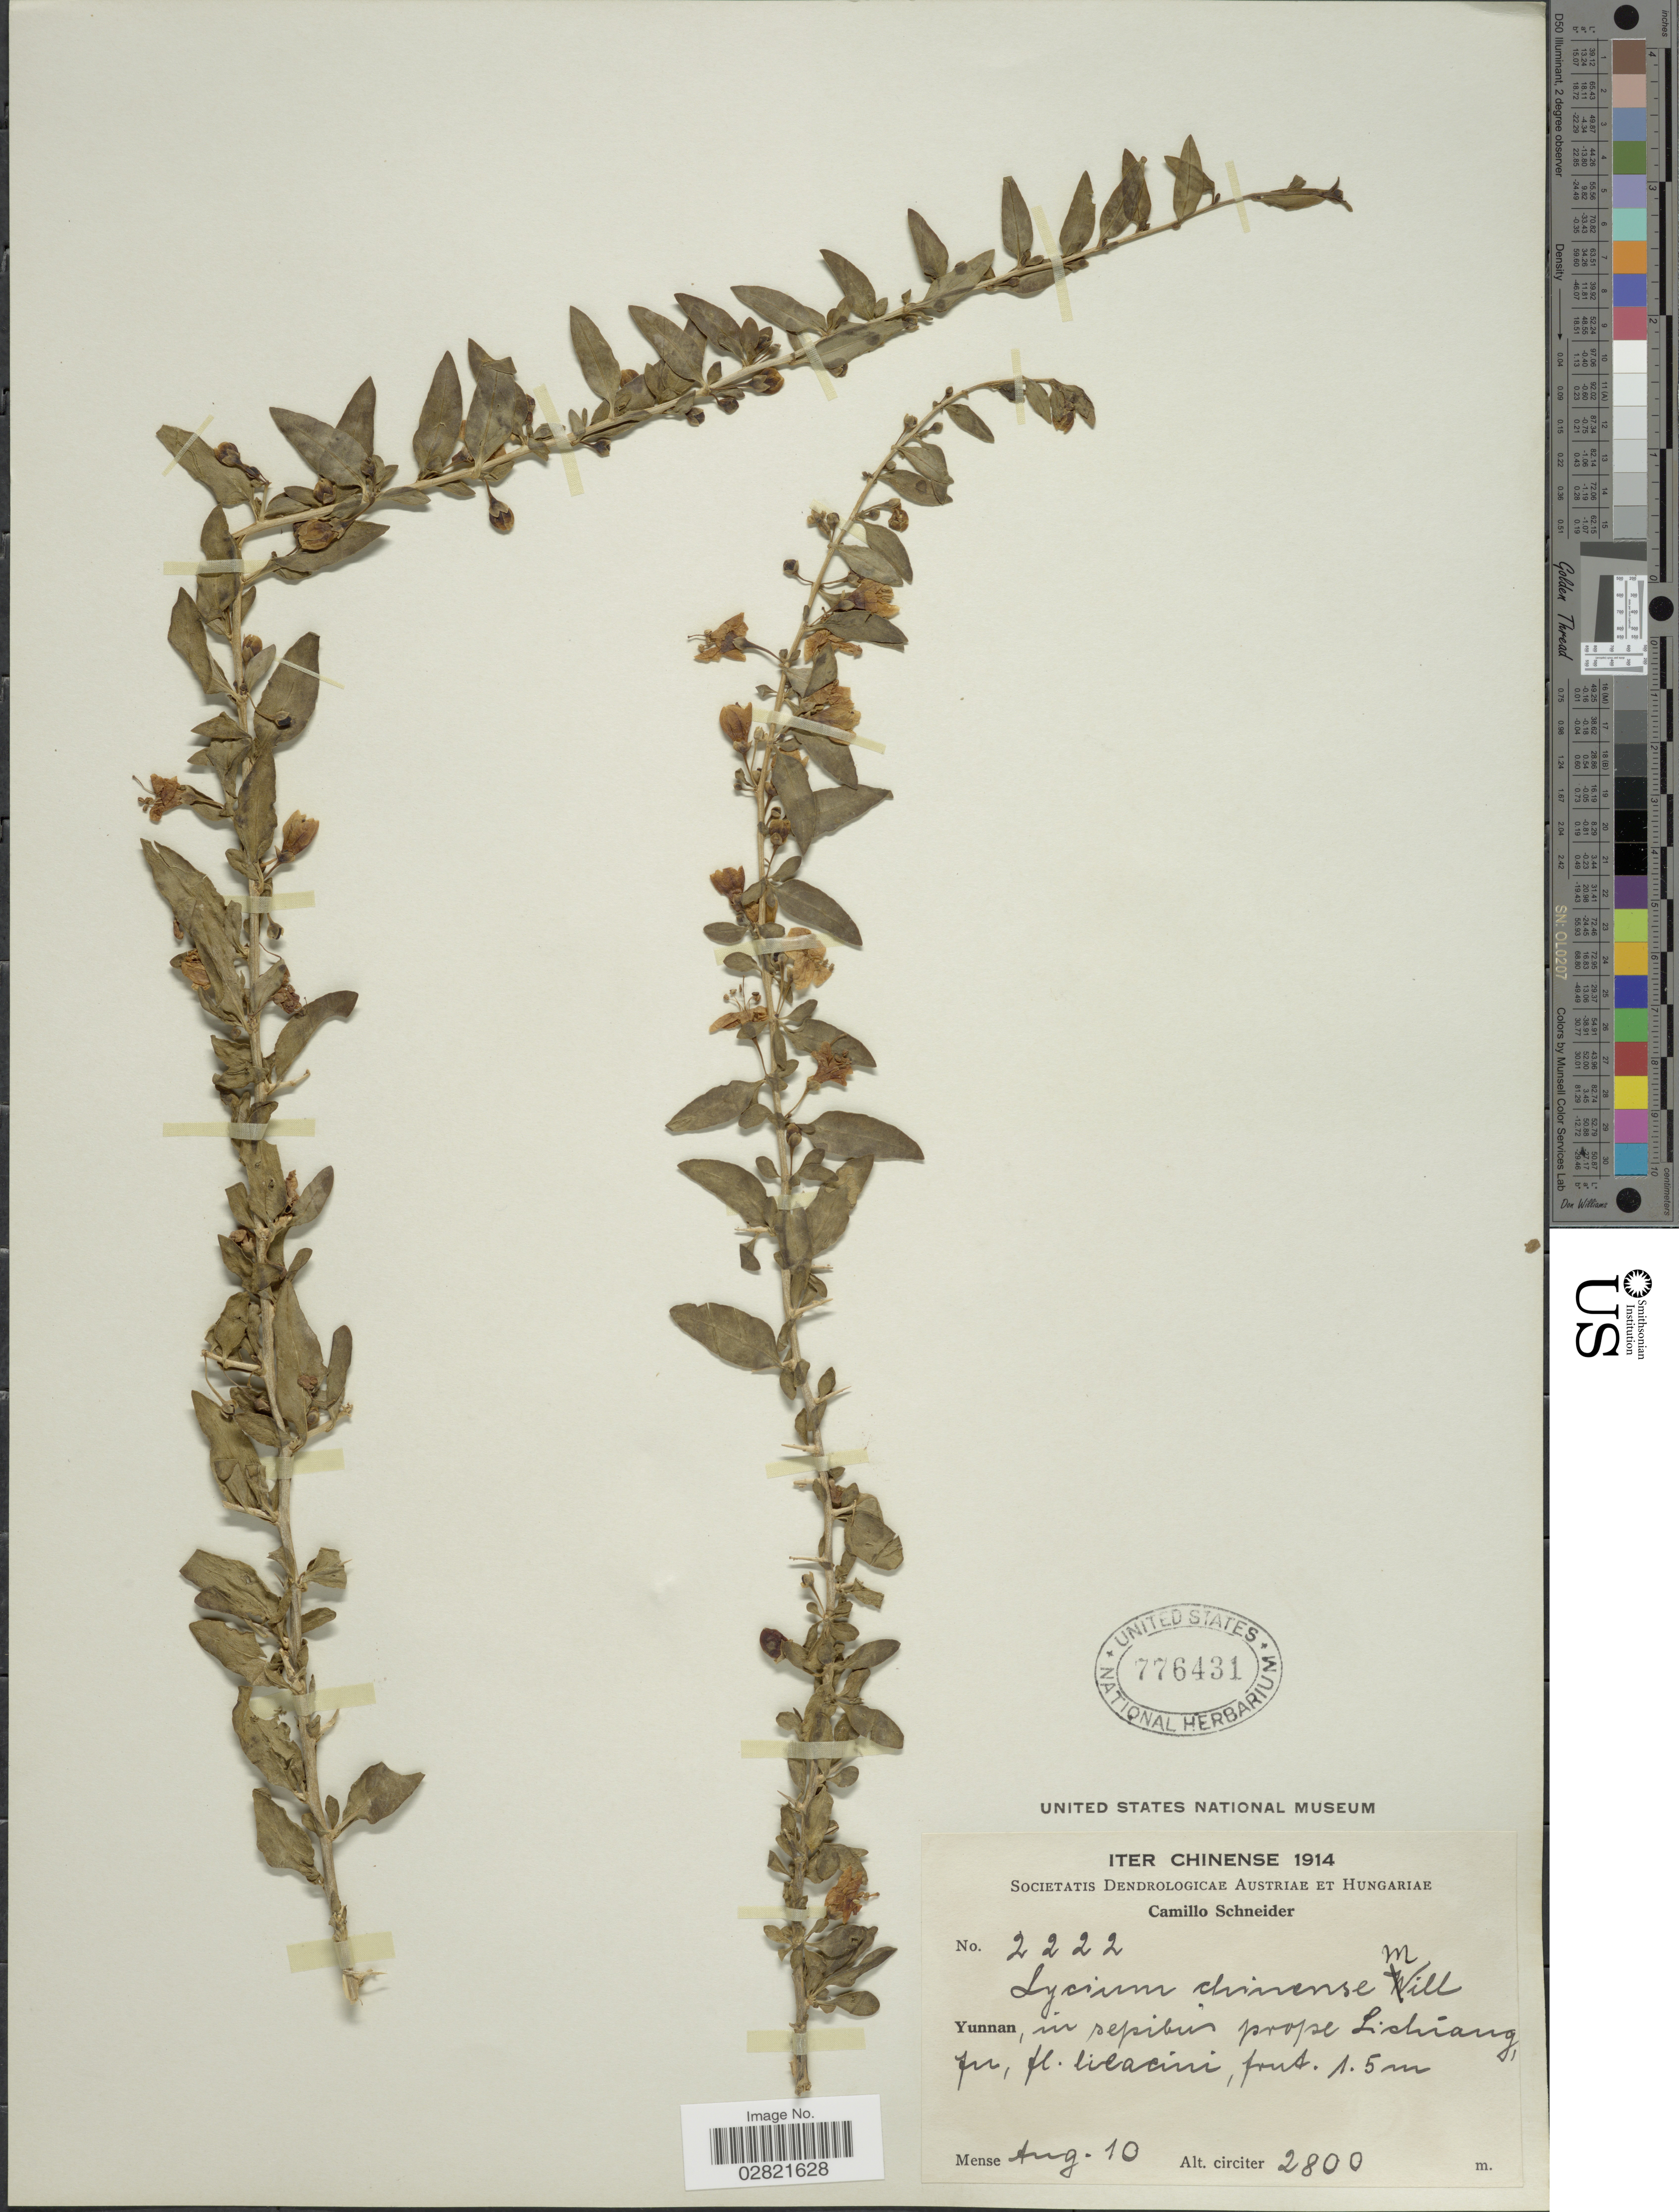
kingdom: Plantae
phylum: Tracheophyta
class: Magnoliopsida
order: Solanales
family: Solanaceae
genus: Lycium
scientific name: Lycium chinense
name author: Mill.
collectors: C. K. Schneider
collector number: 2222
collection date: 1914-08-10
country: China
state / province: Yunnan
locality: Iter Chinense. In sepibus prope Lichiang.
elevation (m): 2800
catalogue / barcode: US 776431